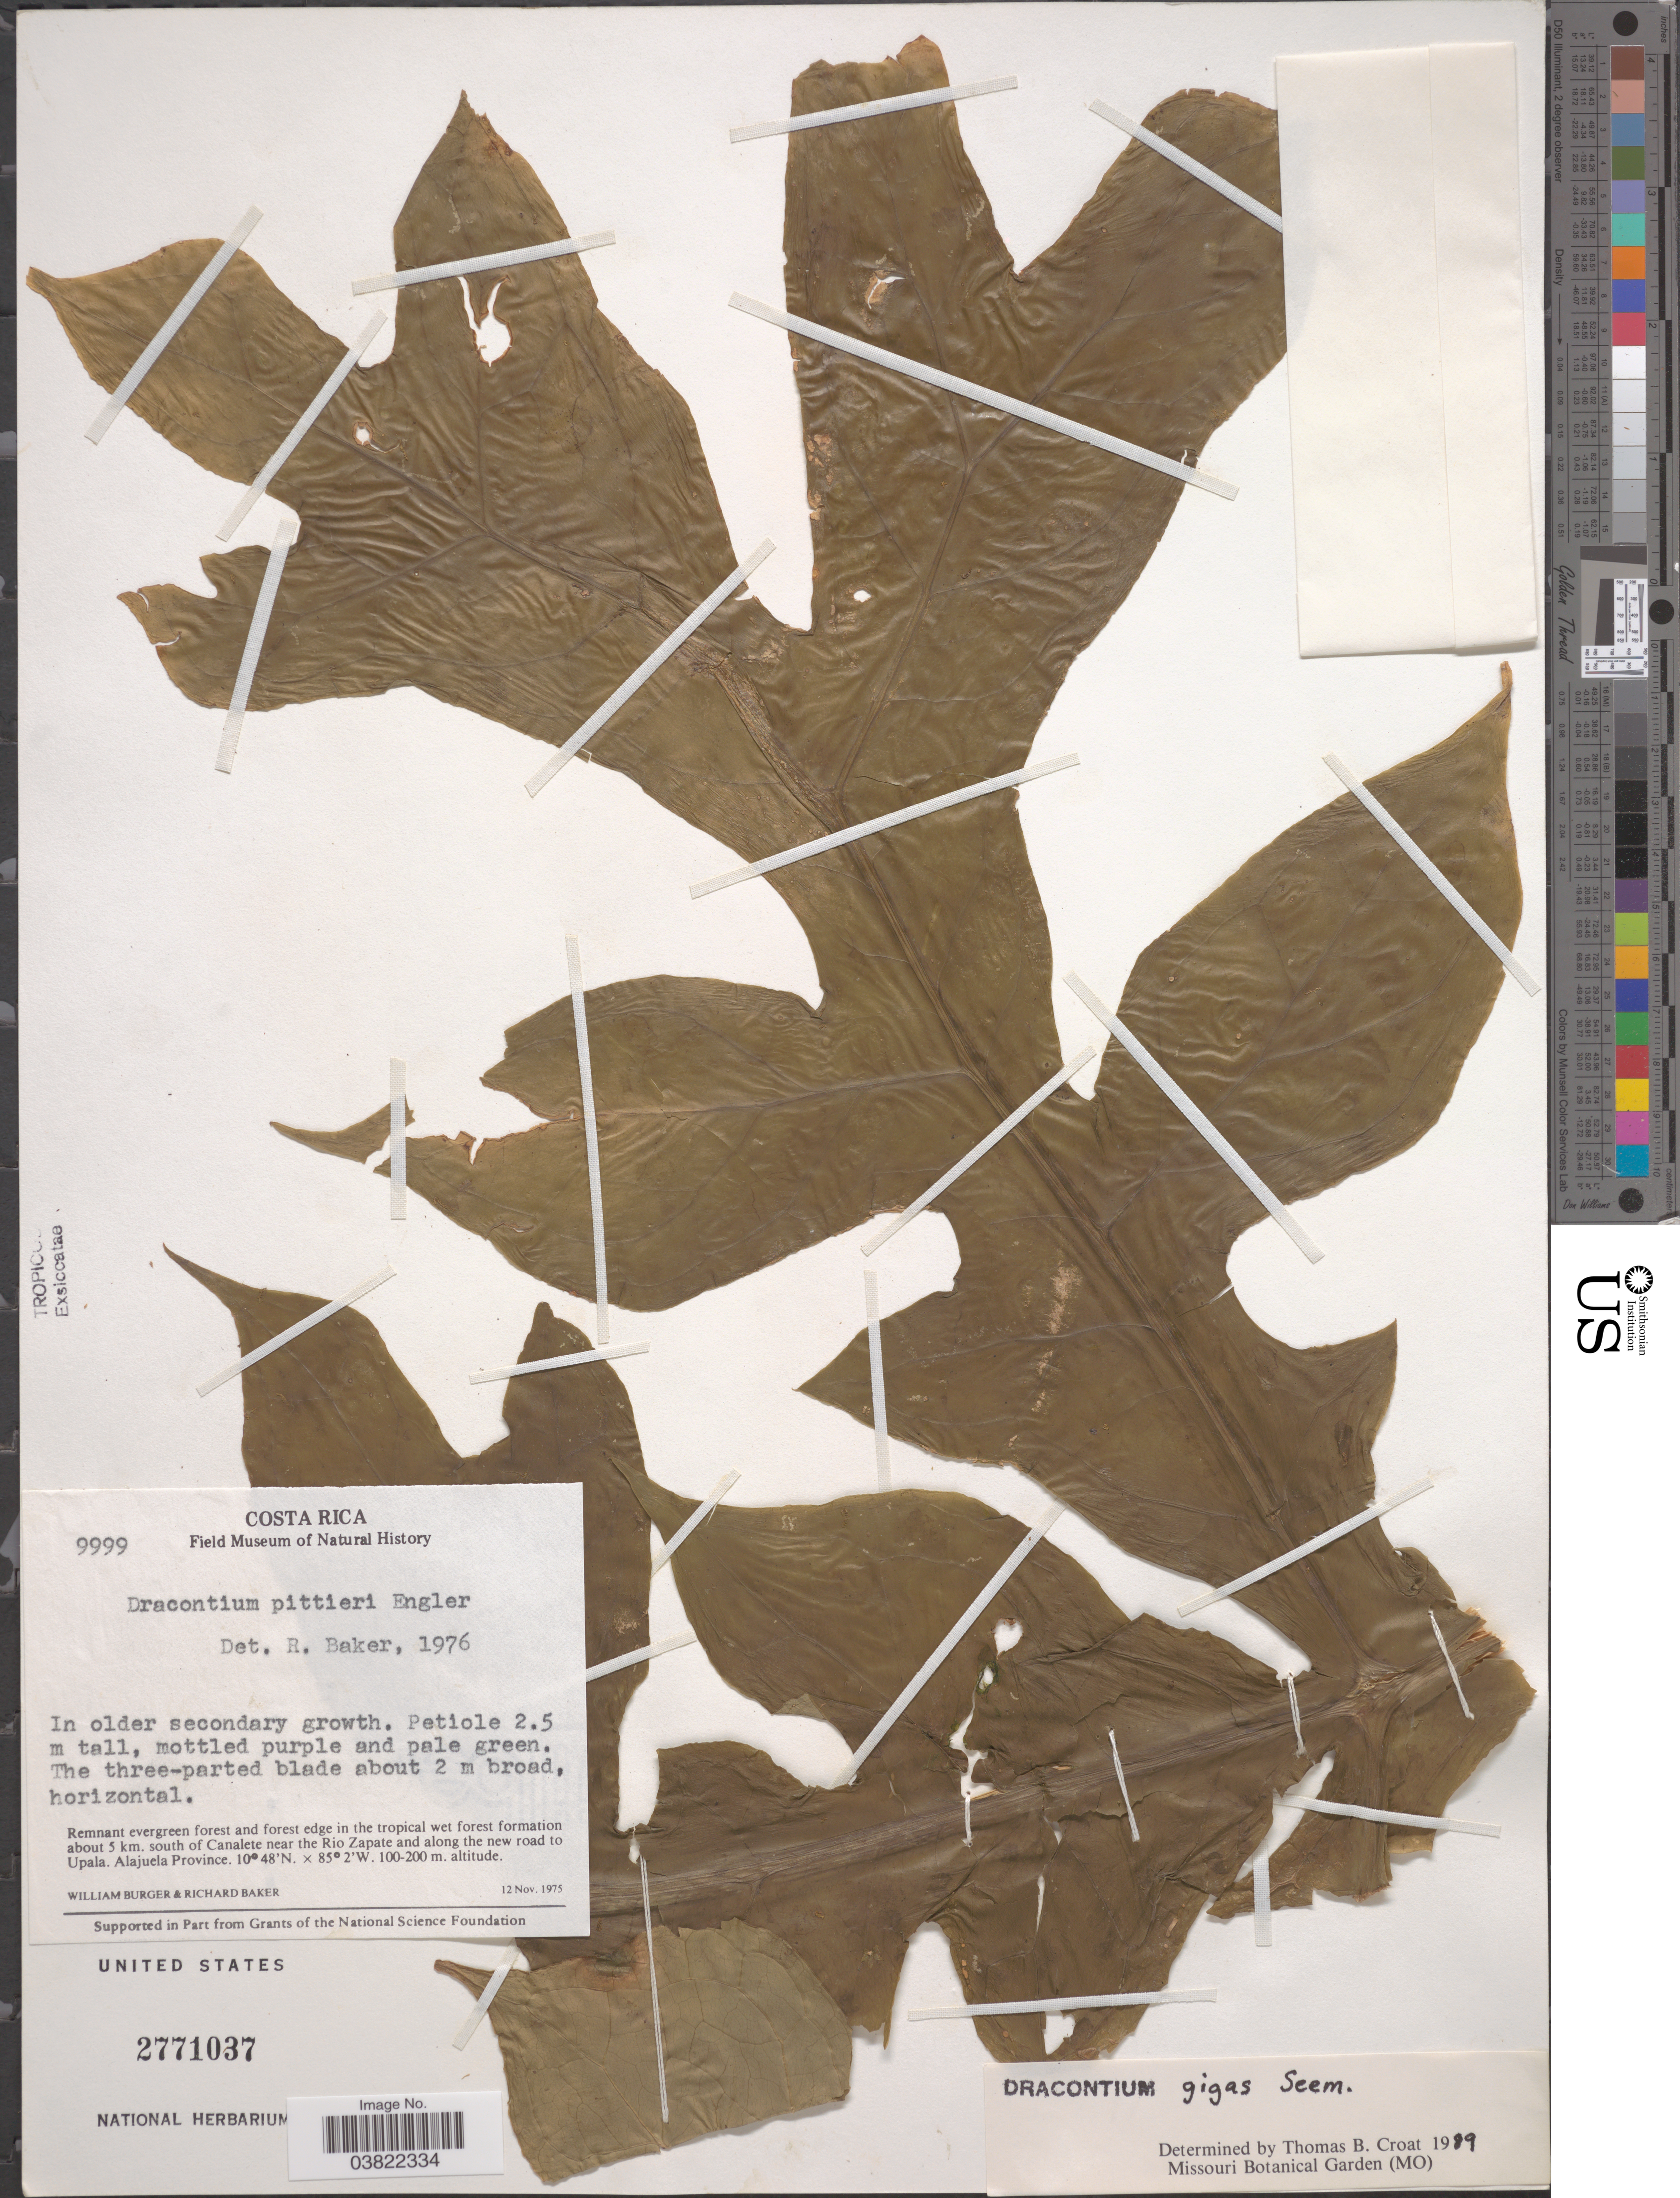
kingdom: Plantae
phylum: Tracheophyta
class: Liliopsida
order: Alismatales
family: Araceae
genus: Dracontium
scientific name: Dracontium gigas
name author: (Seem.) Engl.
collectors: W. Burger & R. Baker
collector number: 9999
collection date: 1975-11-12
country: Costa Rica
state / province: Alajuela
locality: Remnant evergreen forest and forest edge in the tropical wet forest formation about 5 km. south of Canalete near the Rio Zapate and along the new road to Upala.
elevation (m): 100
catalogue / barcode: US 2771037